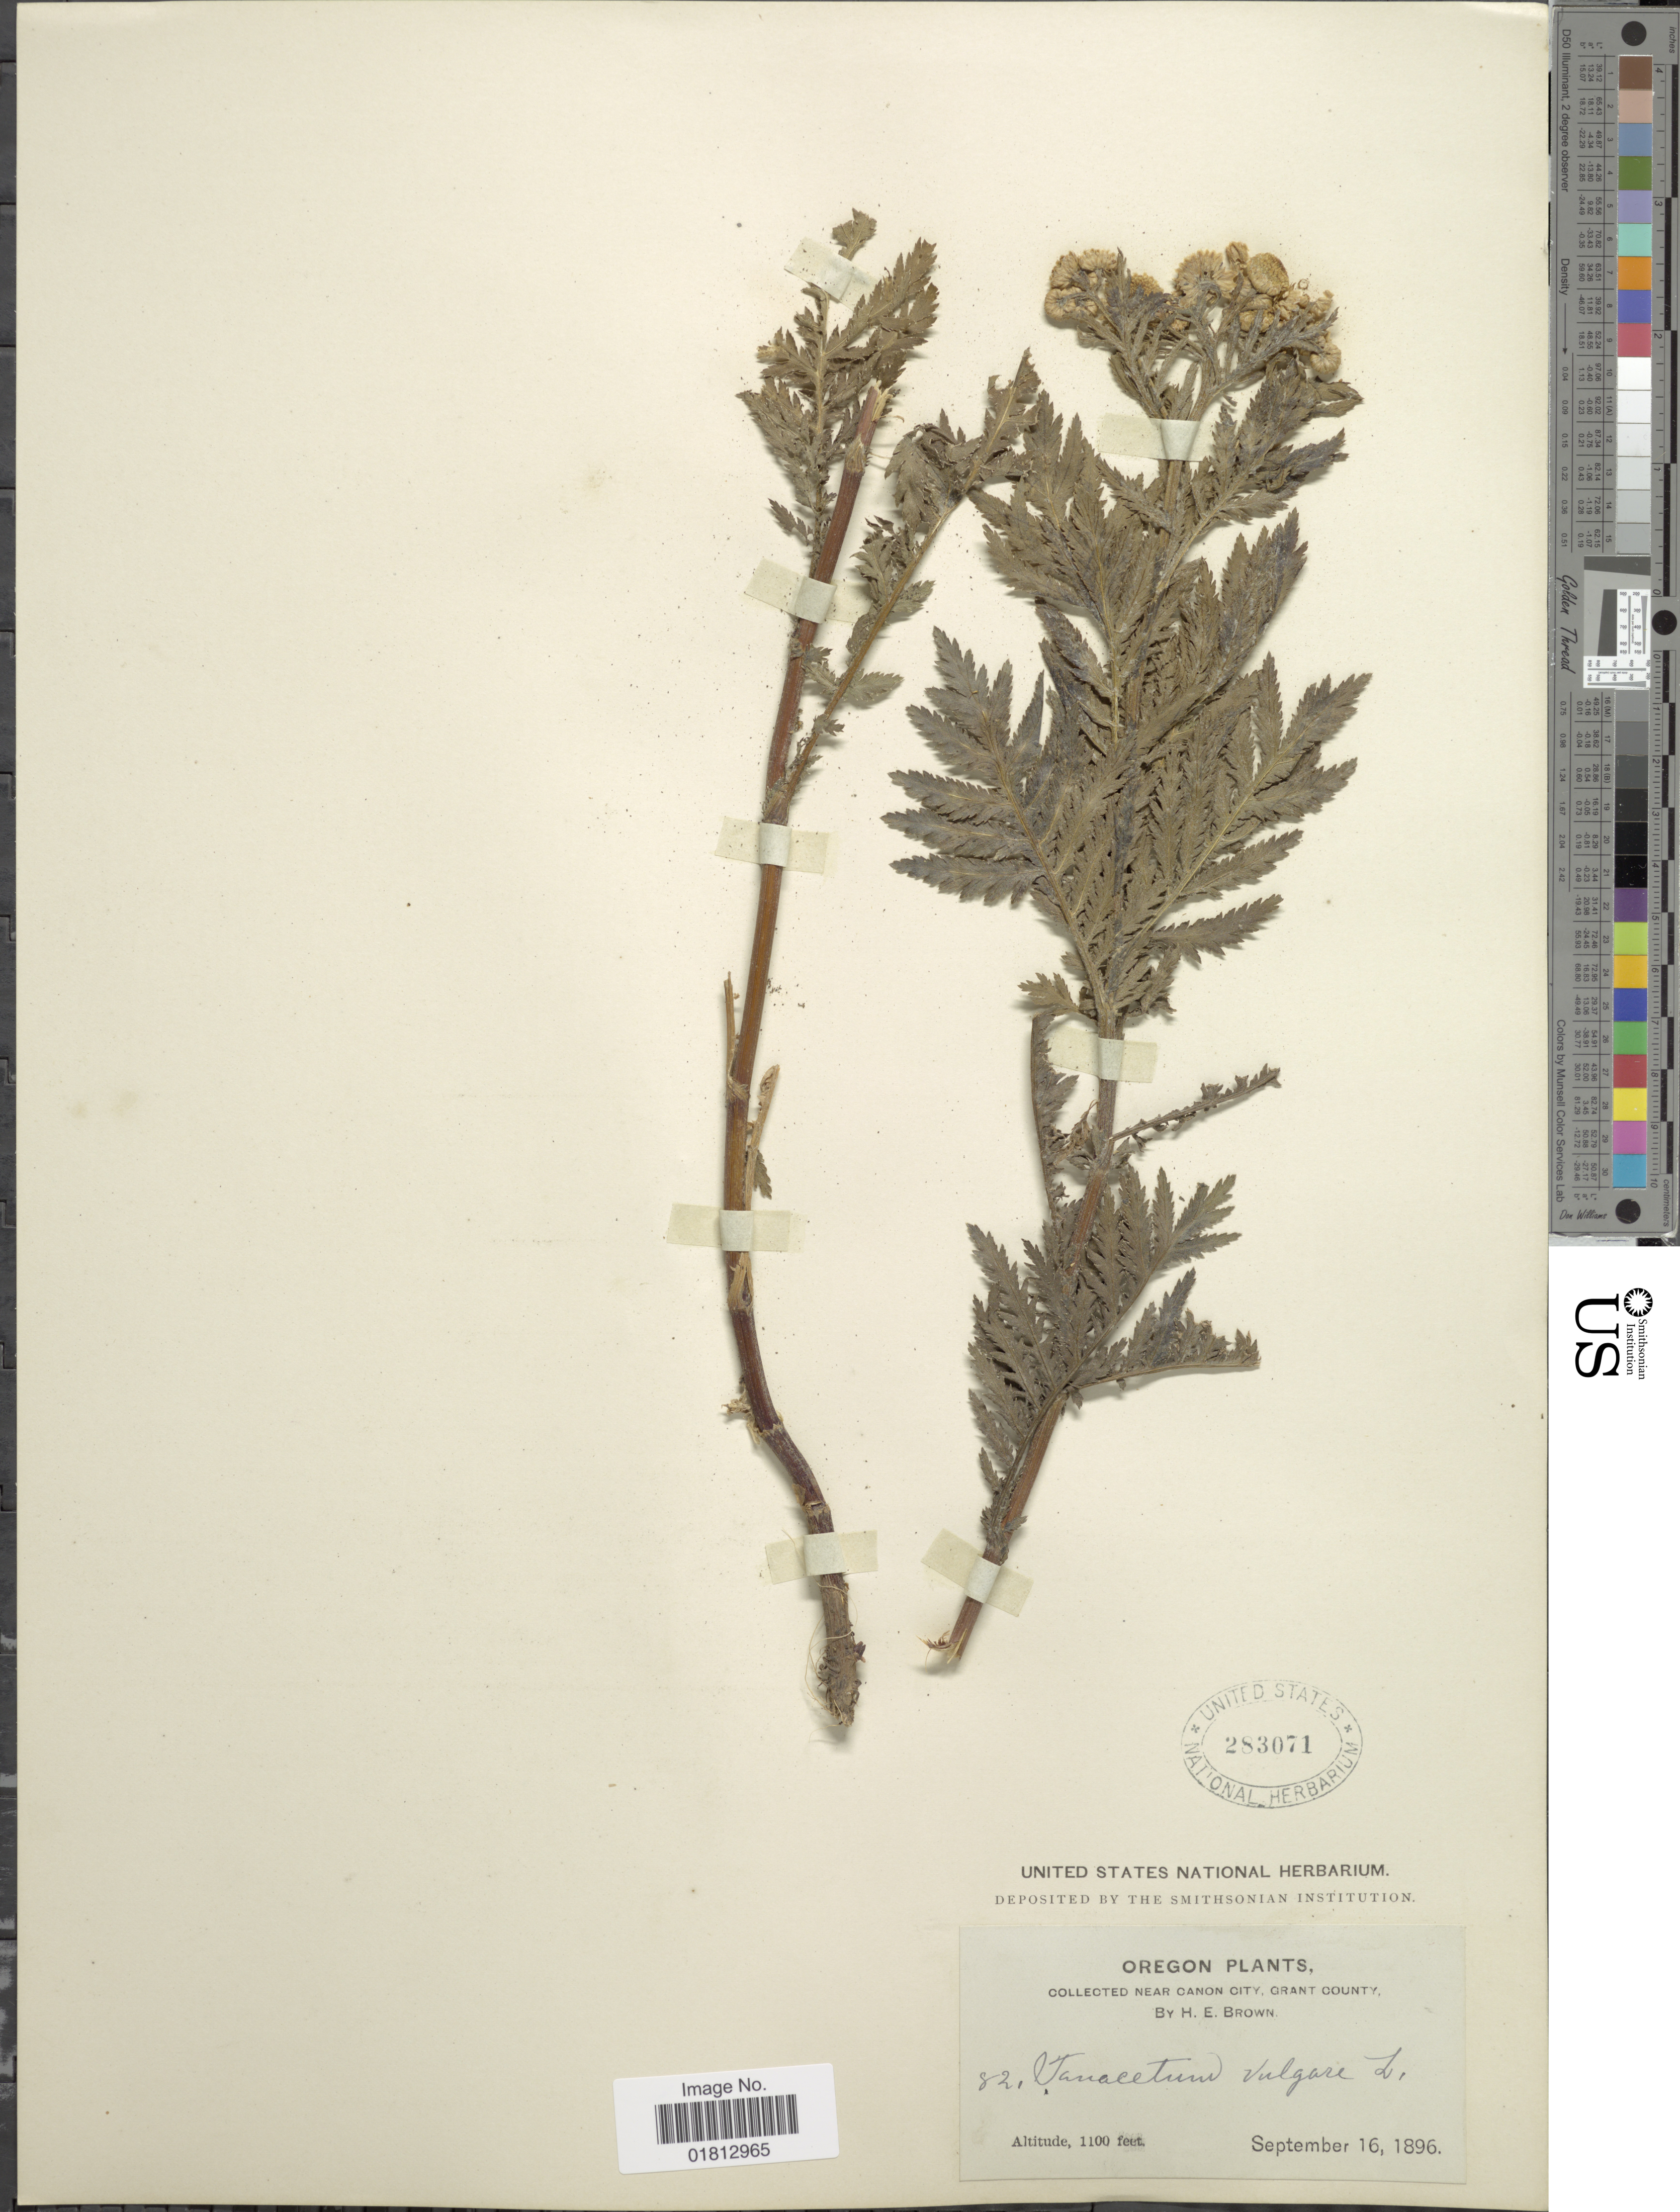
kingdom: Plantae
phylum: Tracheophyta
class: Magnoliopsida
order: Asterales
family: Asteraceae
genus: Tanacetum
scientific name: Tanacetum vulgare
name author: L.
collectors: H. E. Brown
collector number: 82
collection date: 1896-09-16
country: United States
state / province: Oregon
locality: Near Canon City, Grant County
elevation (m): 335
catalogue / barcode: US 283071